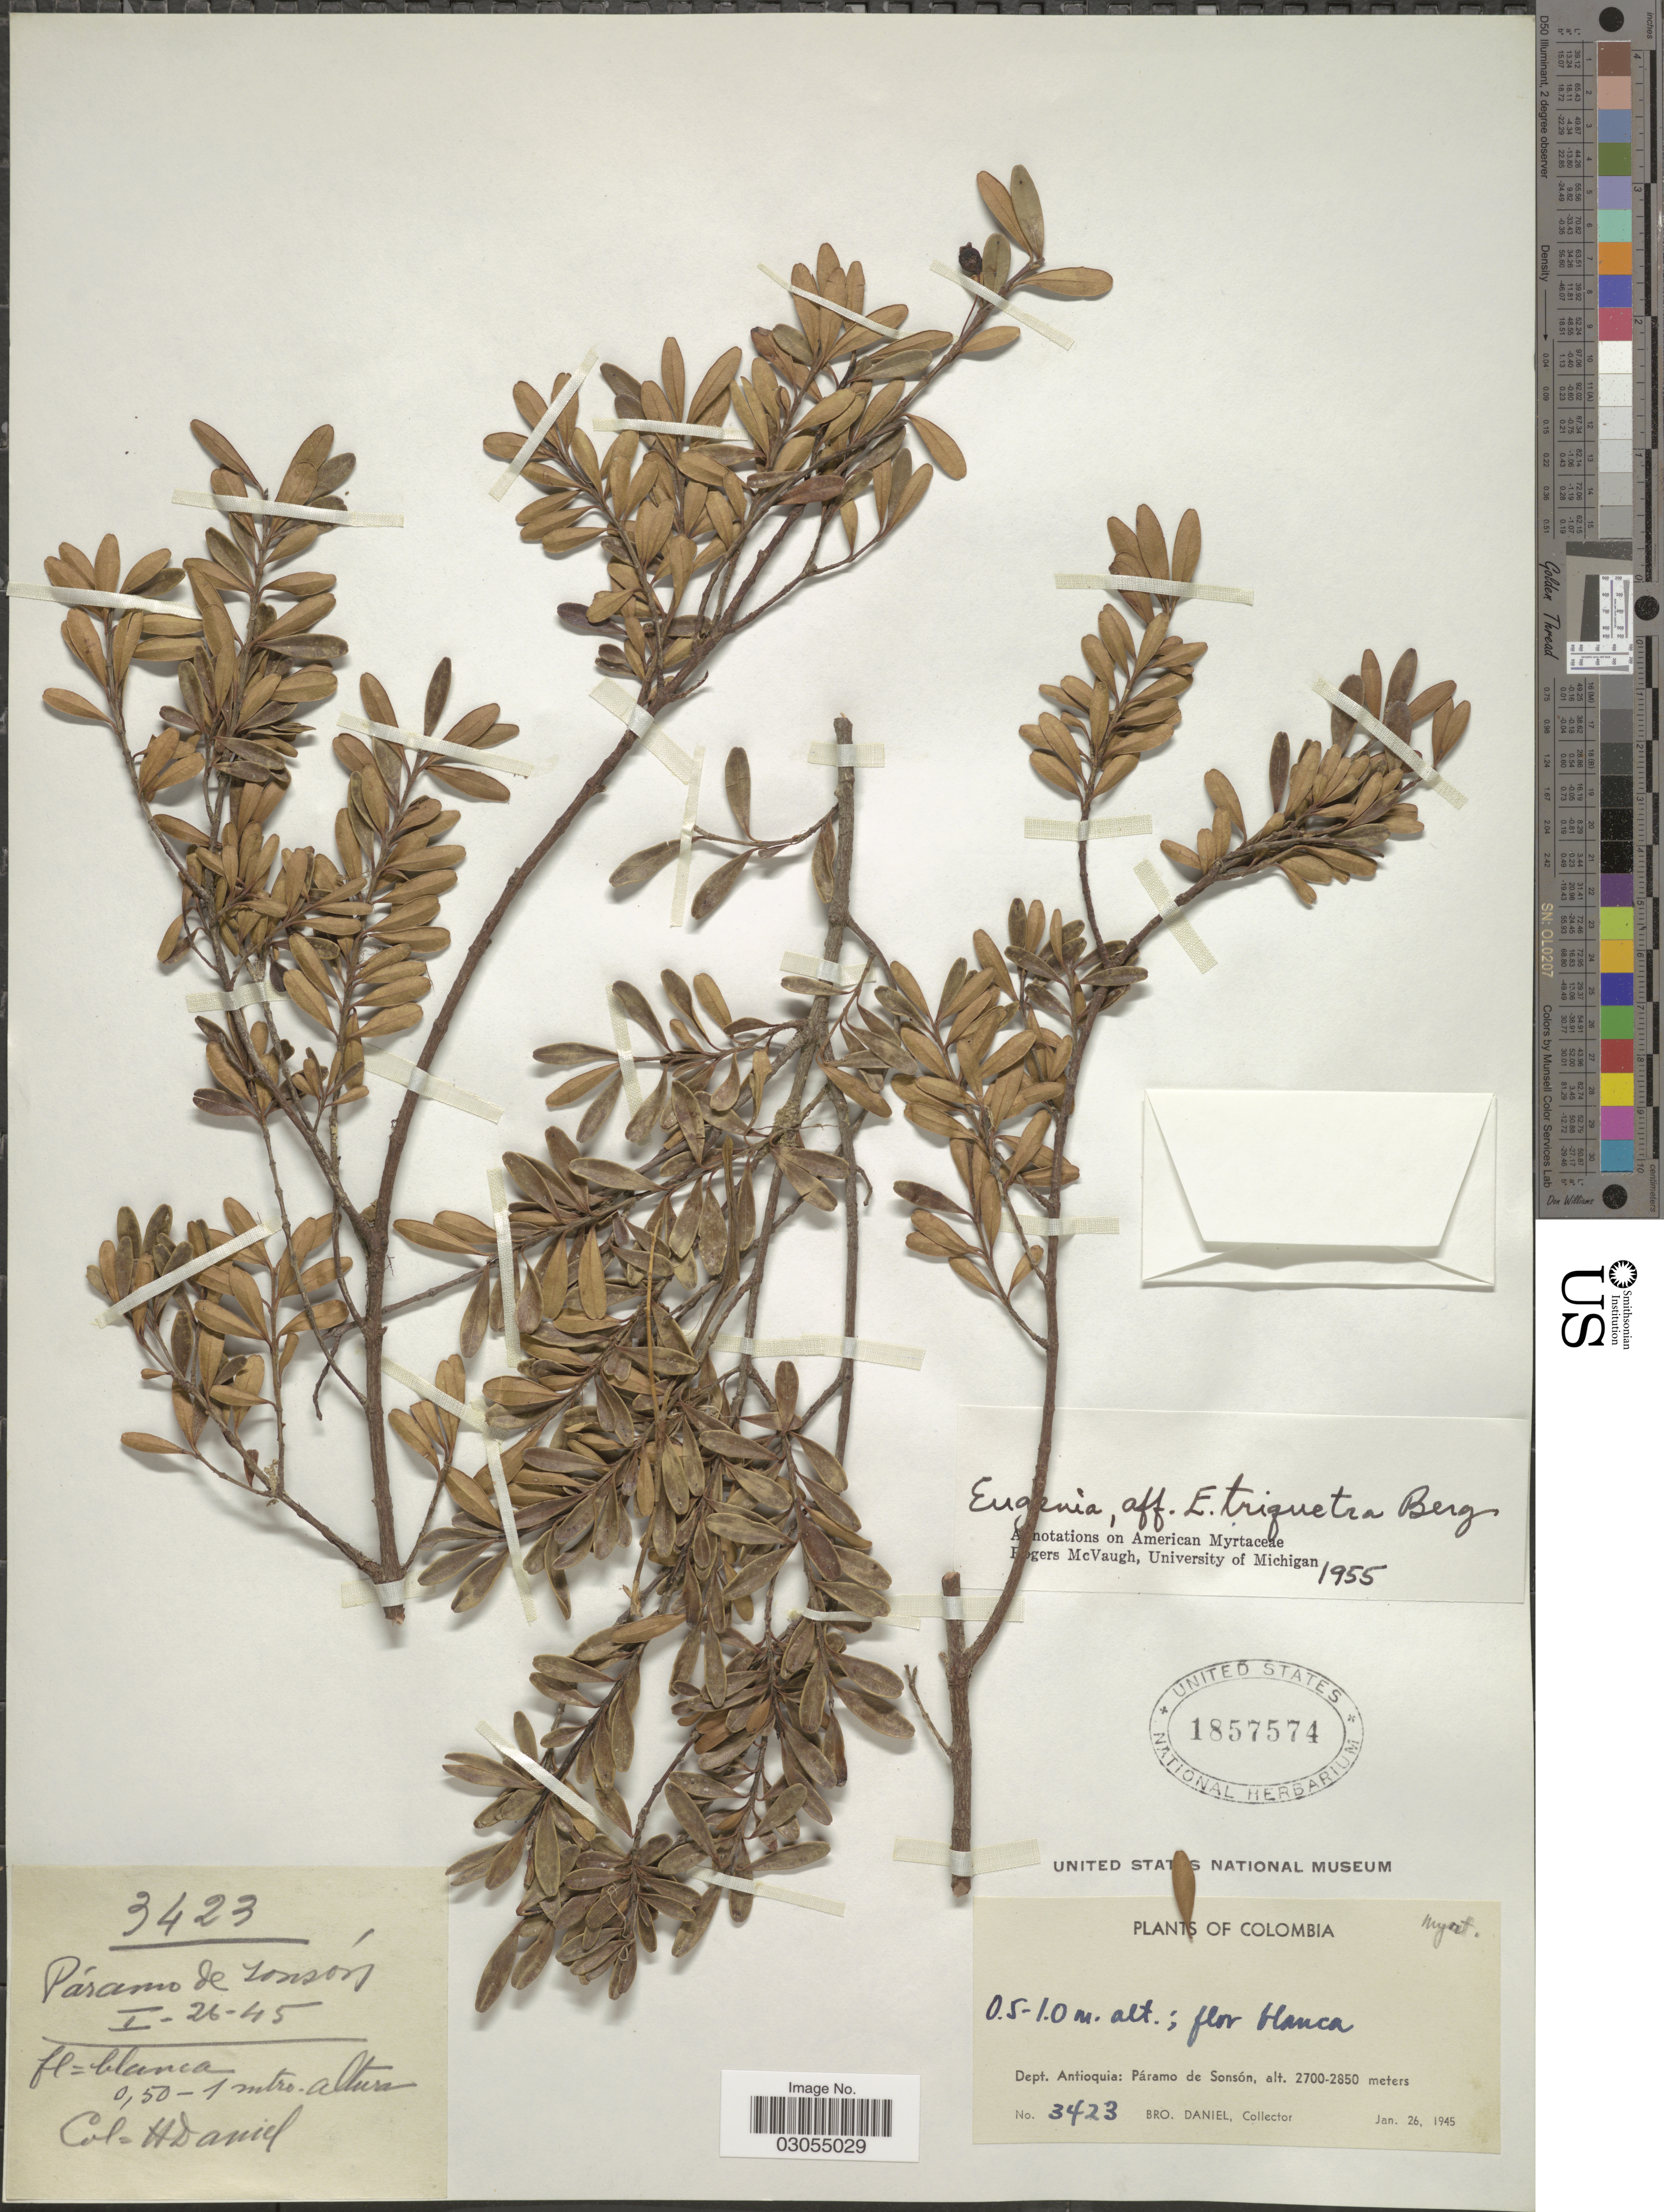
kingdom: Plantae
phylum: Tracheophyta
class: Magnoliopsida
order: Myrtales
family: Myrtaceae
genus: Myrcianthes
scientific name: Myrcianthes myrsinoides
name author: (Kunth) Grifo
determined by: Strong, Mark T., (BOT), Smithsonian Institution - National Museum of Natural History (UNITED STATES)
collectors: Bro. Daniel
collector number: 3423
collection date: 1945-01-26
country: Colombia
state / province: Antioquia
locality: Dept. Antioquia: Páramo de Sonsón.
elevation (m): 2700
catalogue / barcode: US 1857574